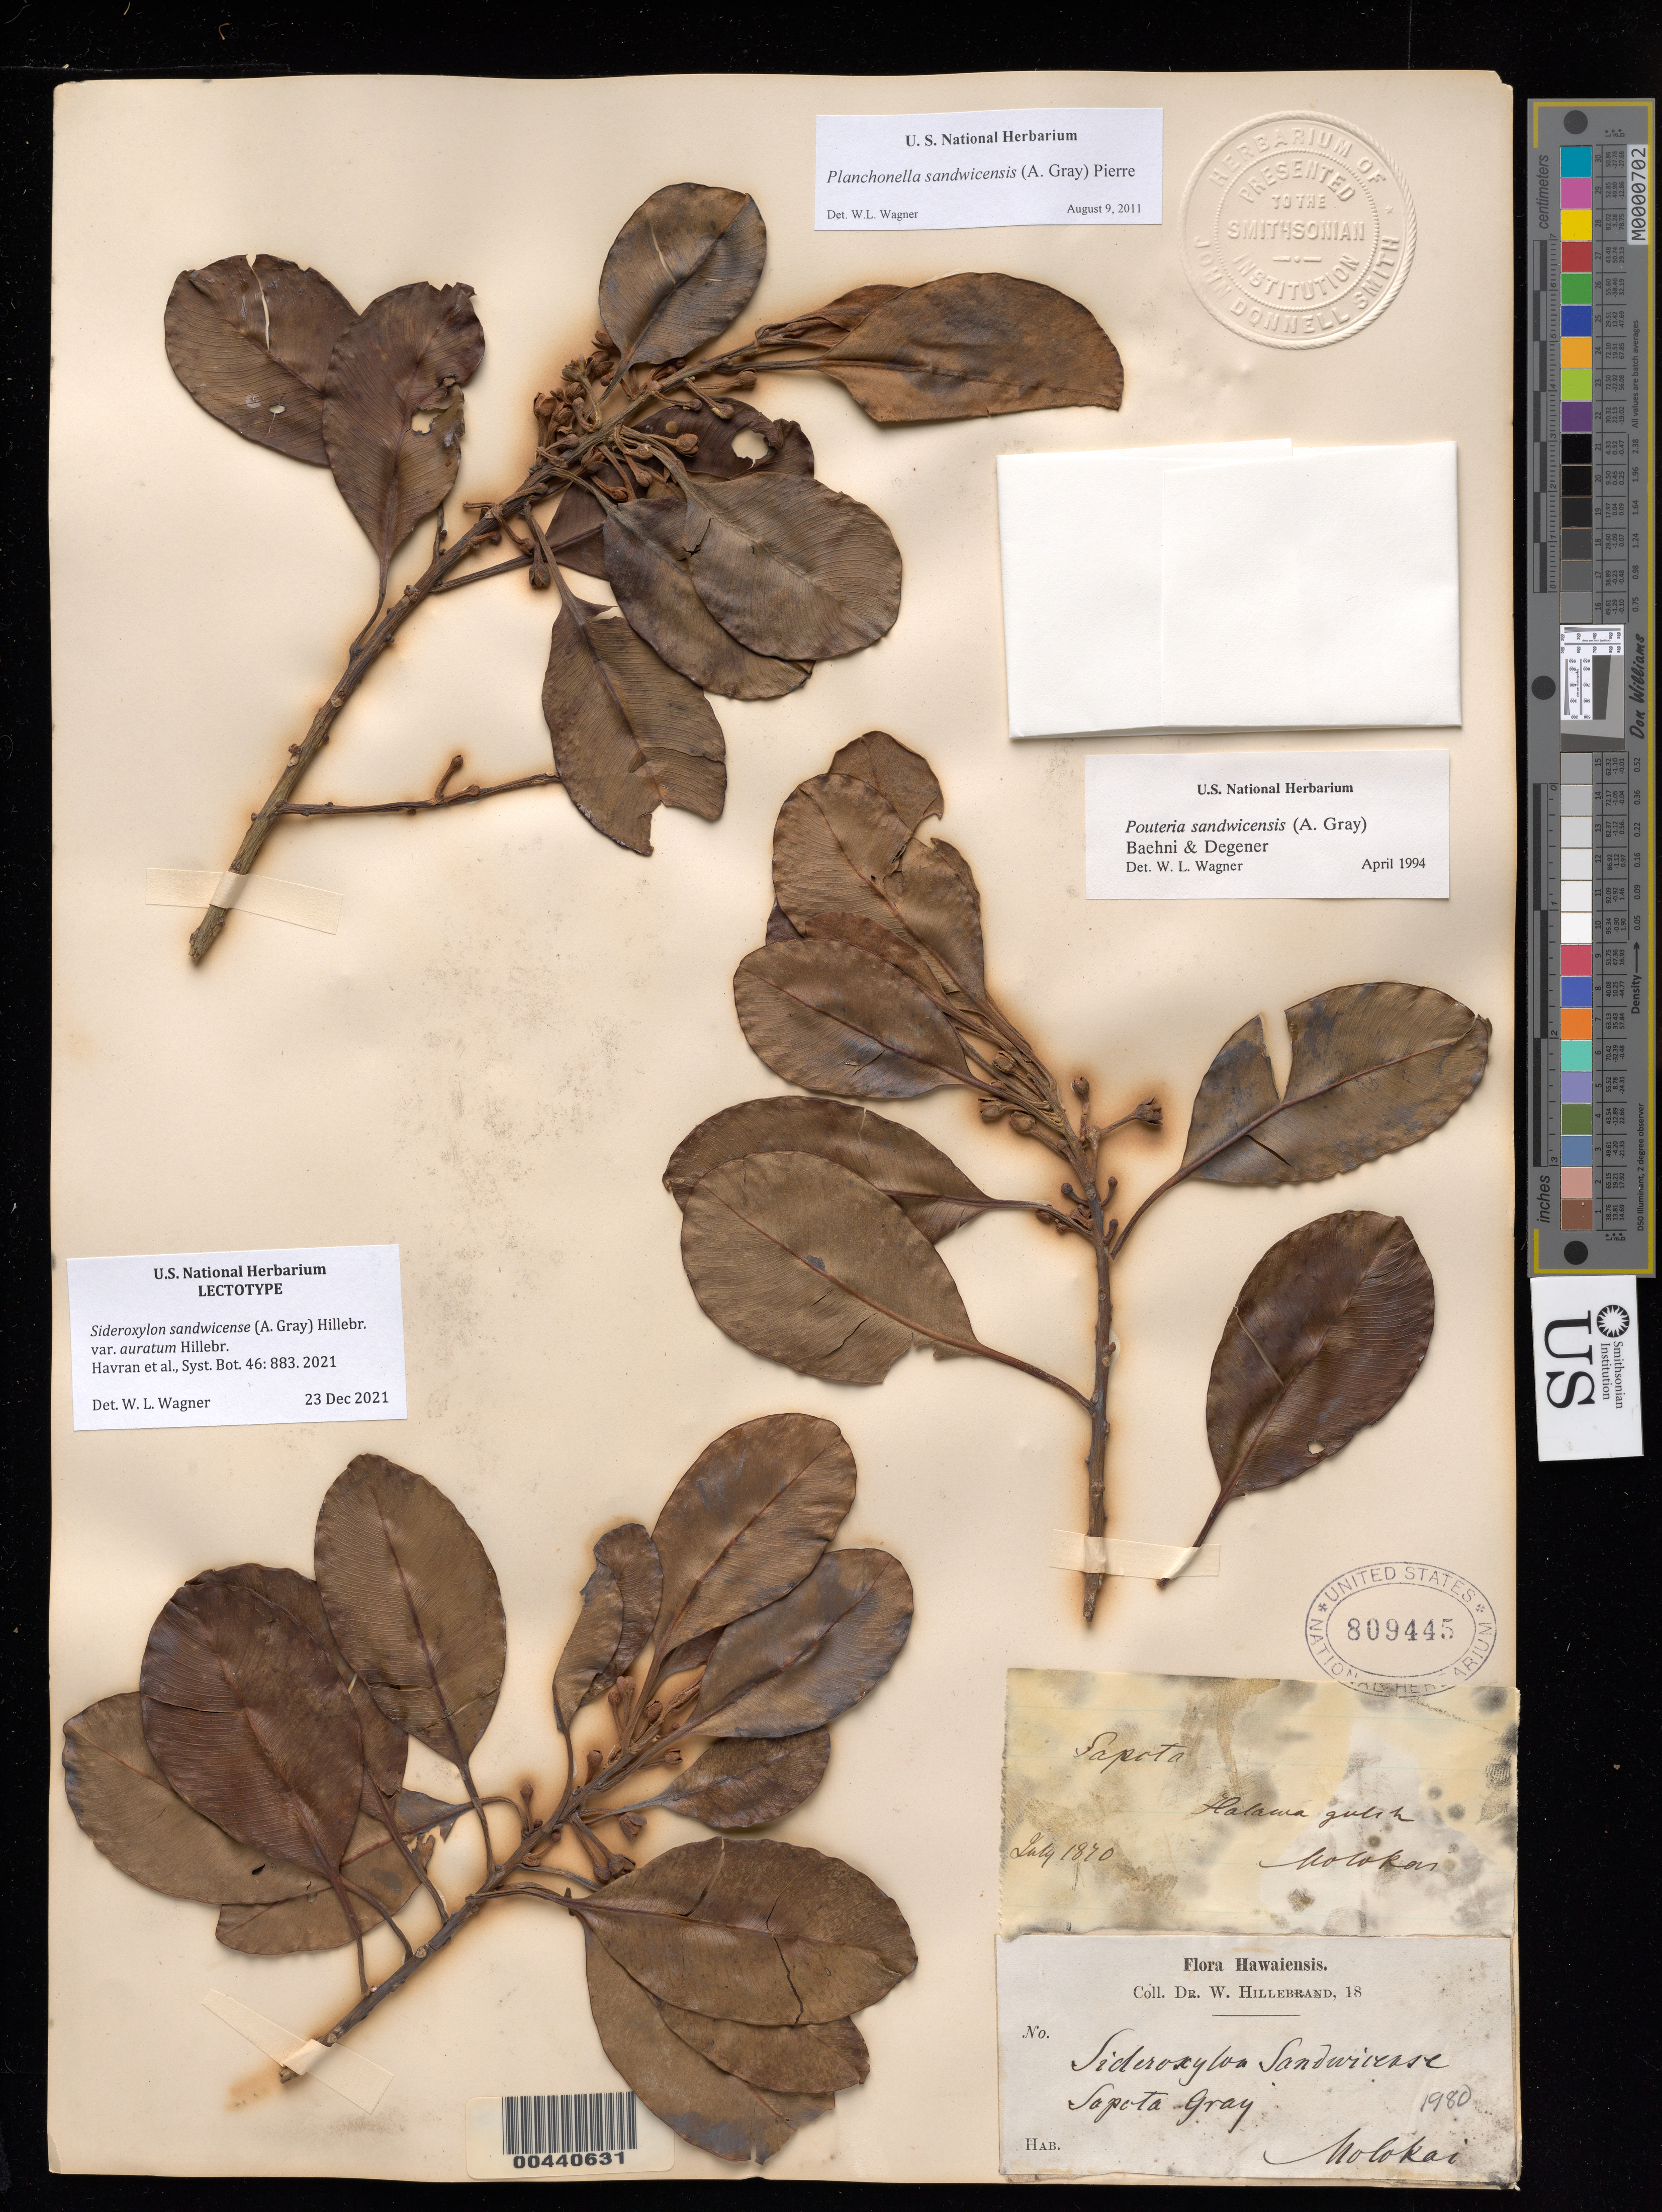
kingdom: Plantae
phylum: Tracheophyta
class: Magnoliopsida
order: Ericales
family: Sapotaceae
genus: Sideroxylon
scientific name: Sideroxylon sandwicense var. auratum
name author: Hillebr.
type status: Lectotype; Type Collection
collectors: W. Hillebrand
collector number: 1980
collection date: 1870-07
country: United States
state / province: Hawaii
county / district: Maui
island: Moloka'i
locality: Halama gulch. Molokai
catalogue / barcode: US 809445